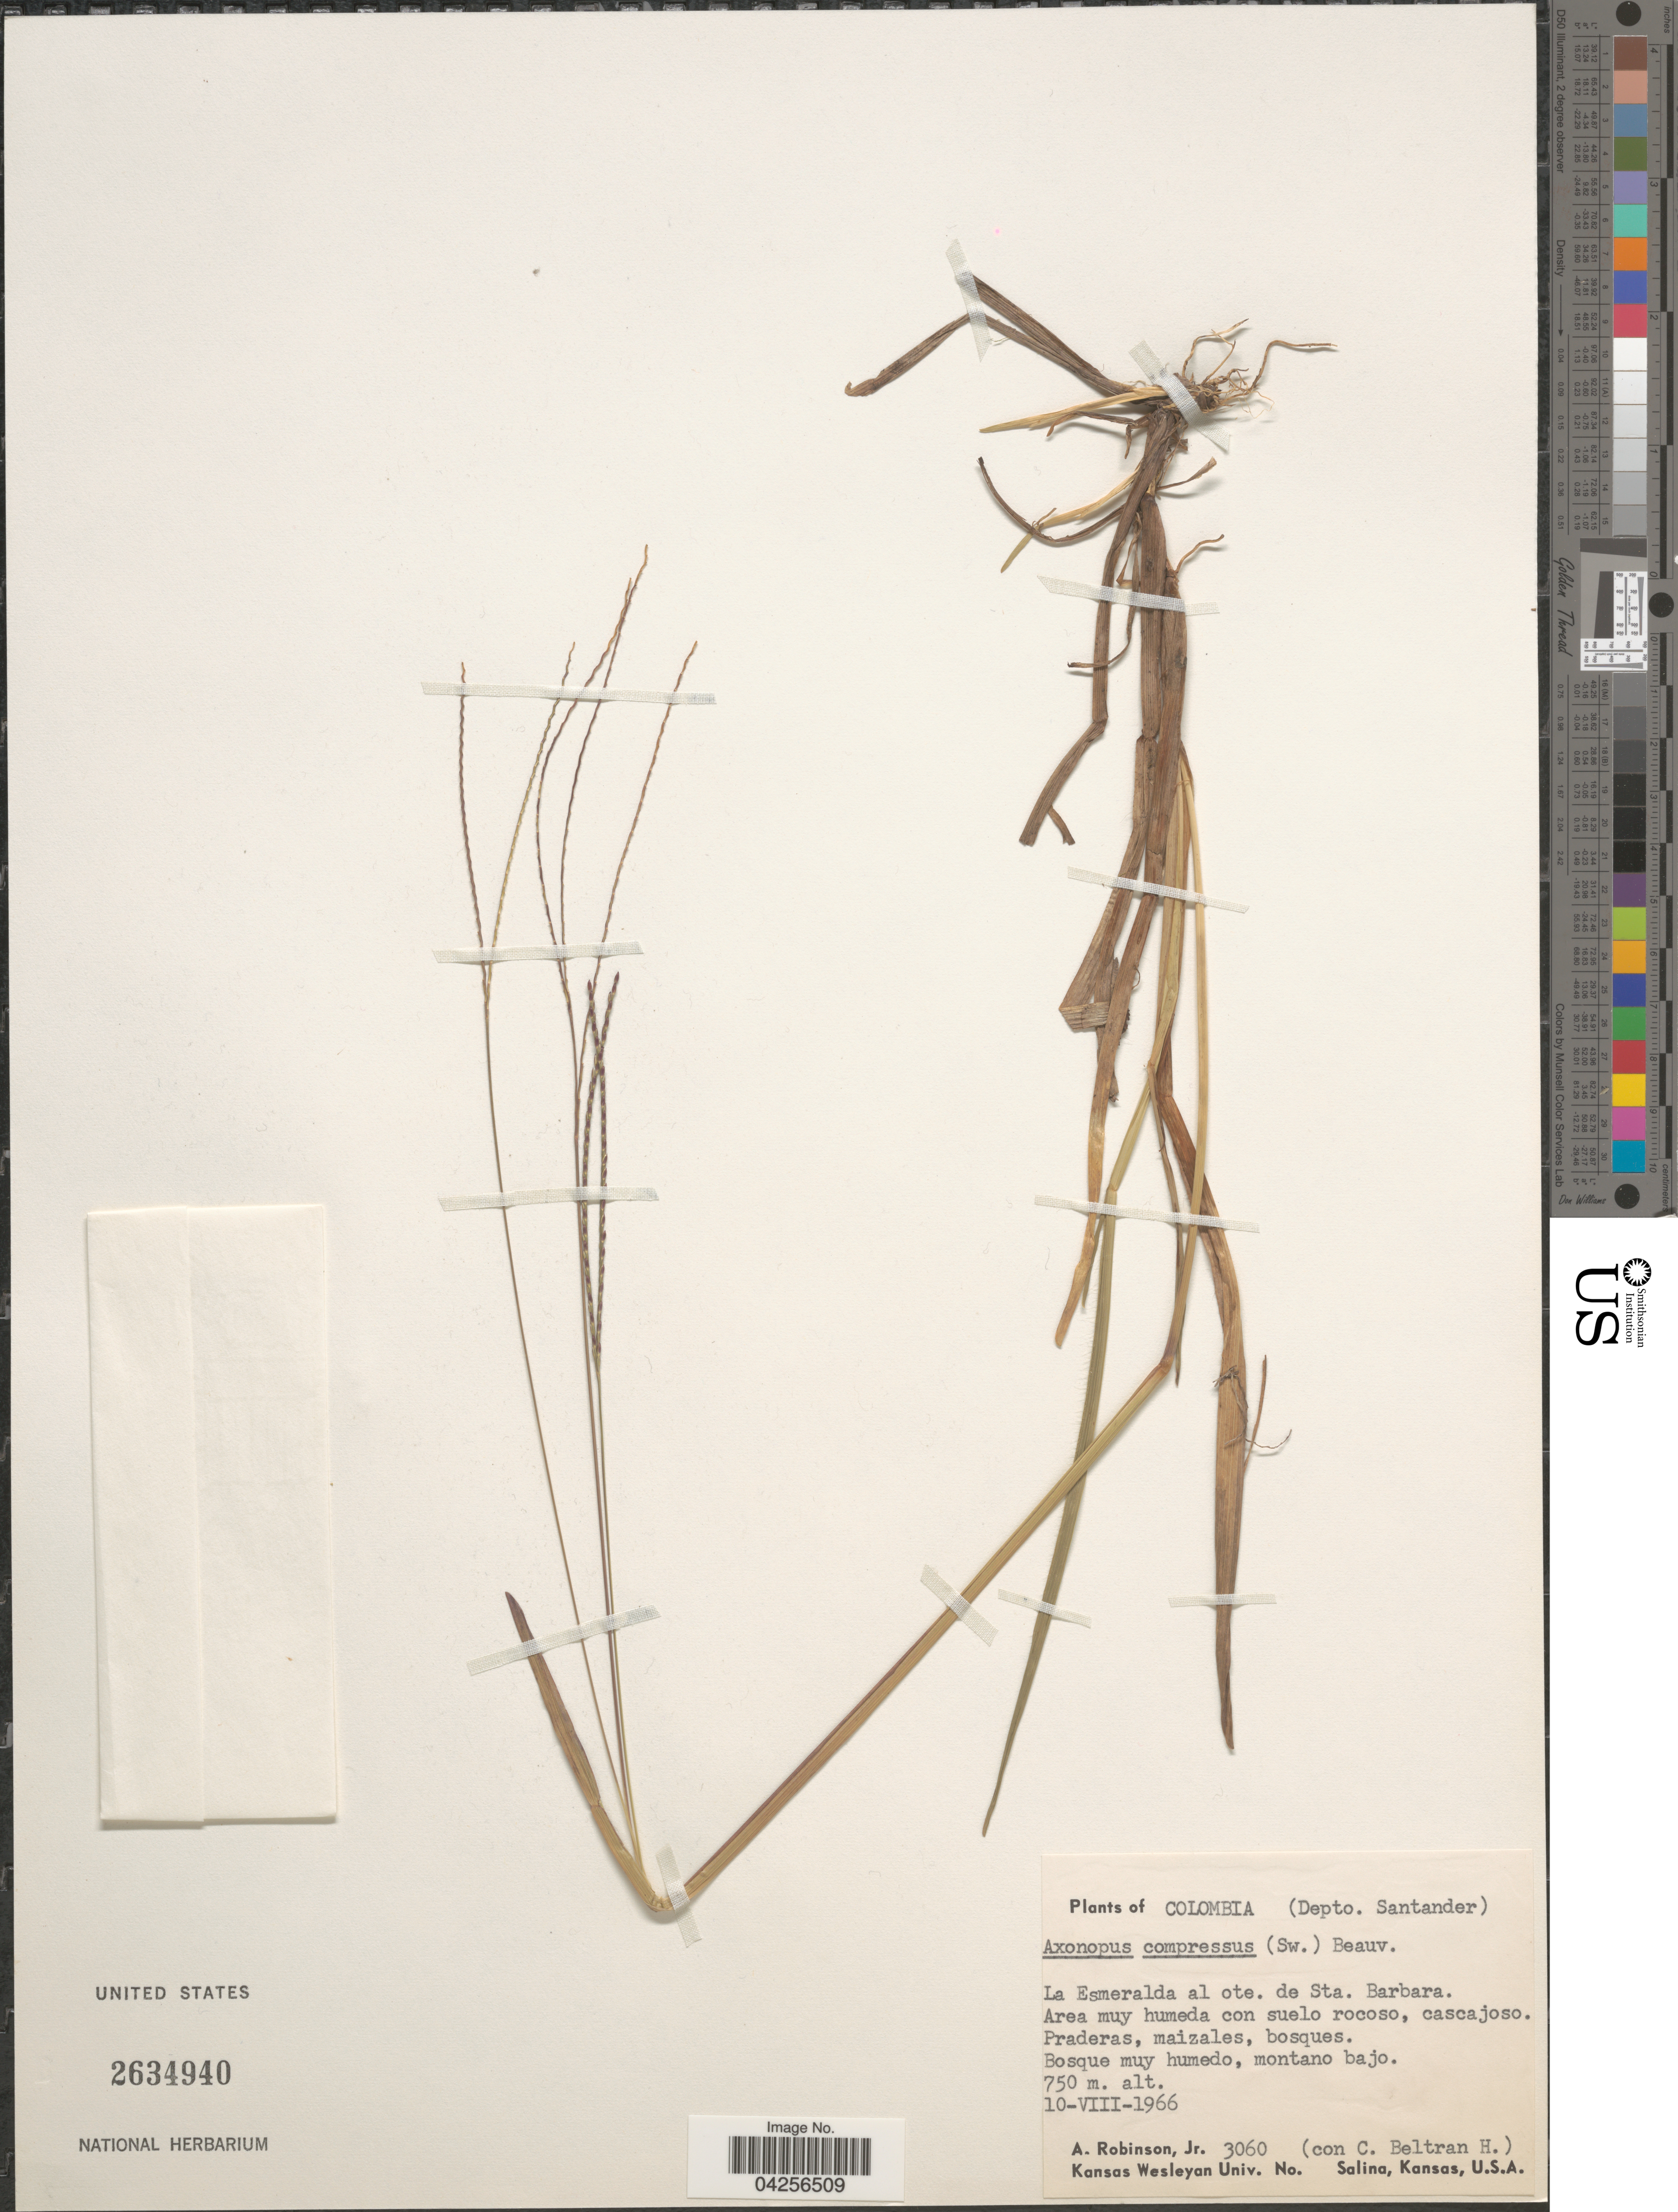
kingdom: Plantae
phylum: Tracheophyta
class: Liliopsida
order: Poales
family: Poaceae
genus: Axonopus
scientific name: Axonopus compressus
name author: (Sw.) P. Beauv.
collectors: A. Robinson Jr. & C. Beltran H.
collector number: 3060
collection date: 1966-08-10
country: Colombia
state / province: Santander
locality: (Depto. Santander). La Esmeralda al ote. de Sta. Barbara.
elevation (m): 750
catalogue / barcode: US 2634940